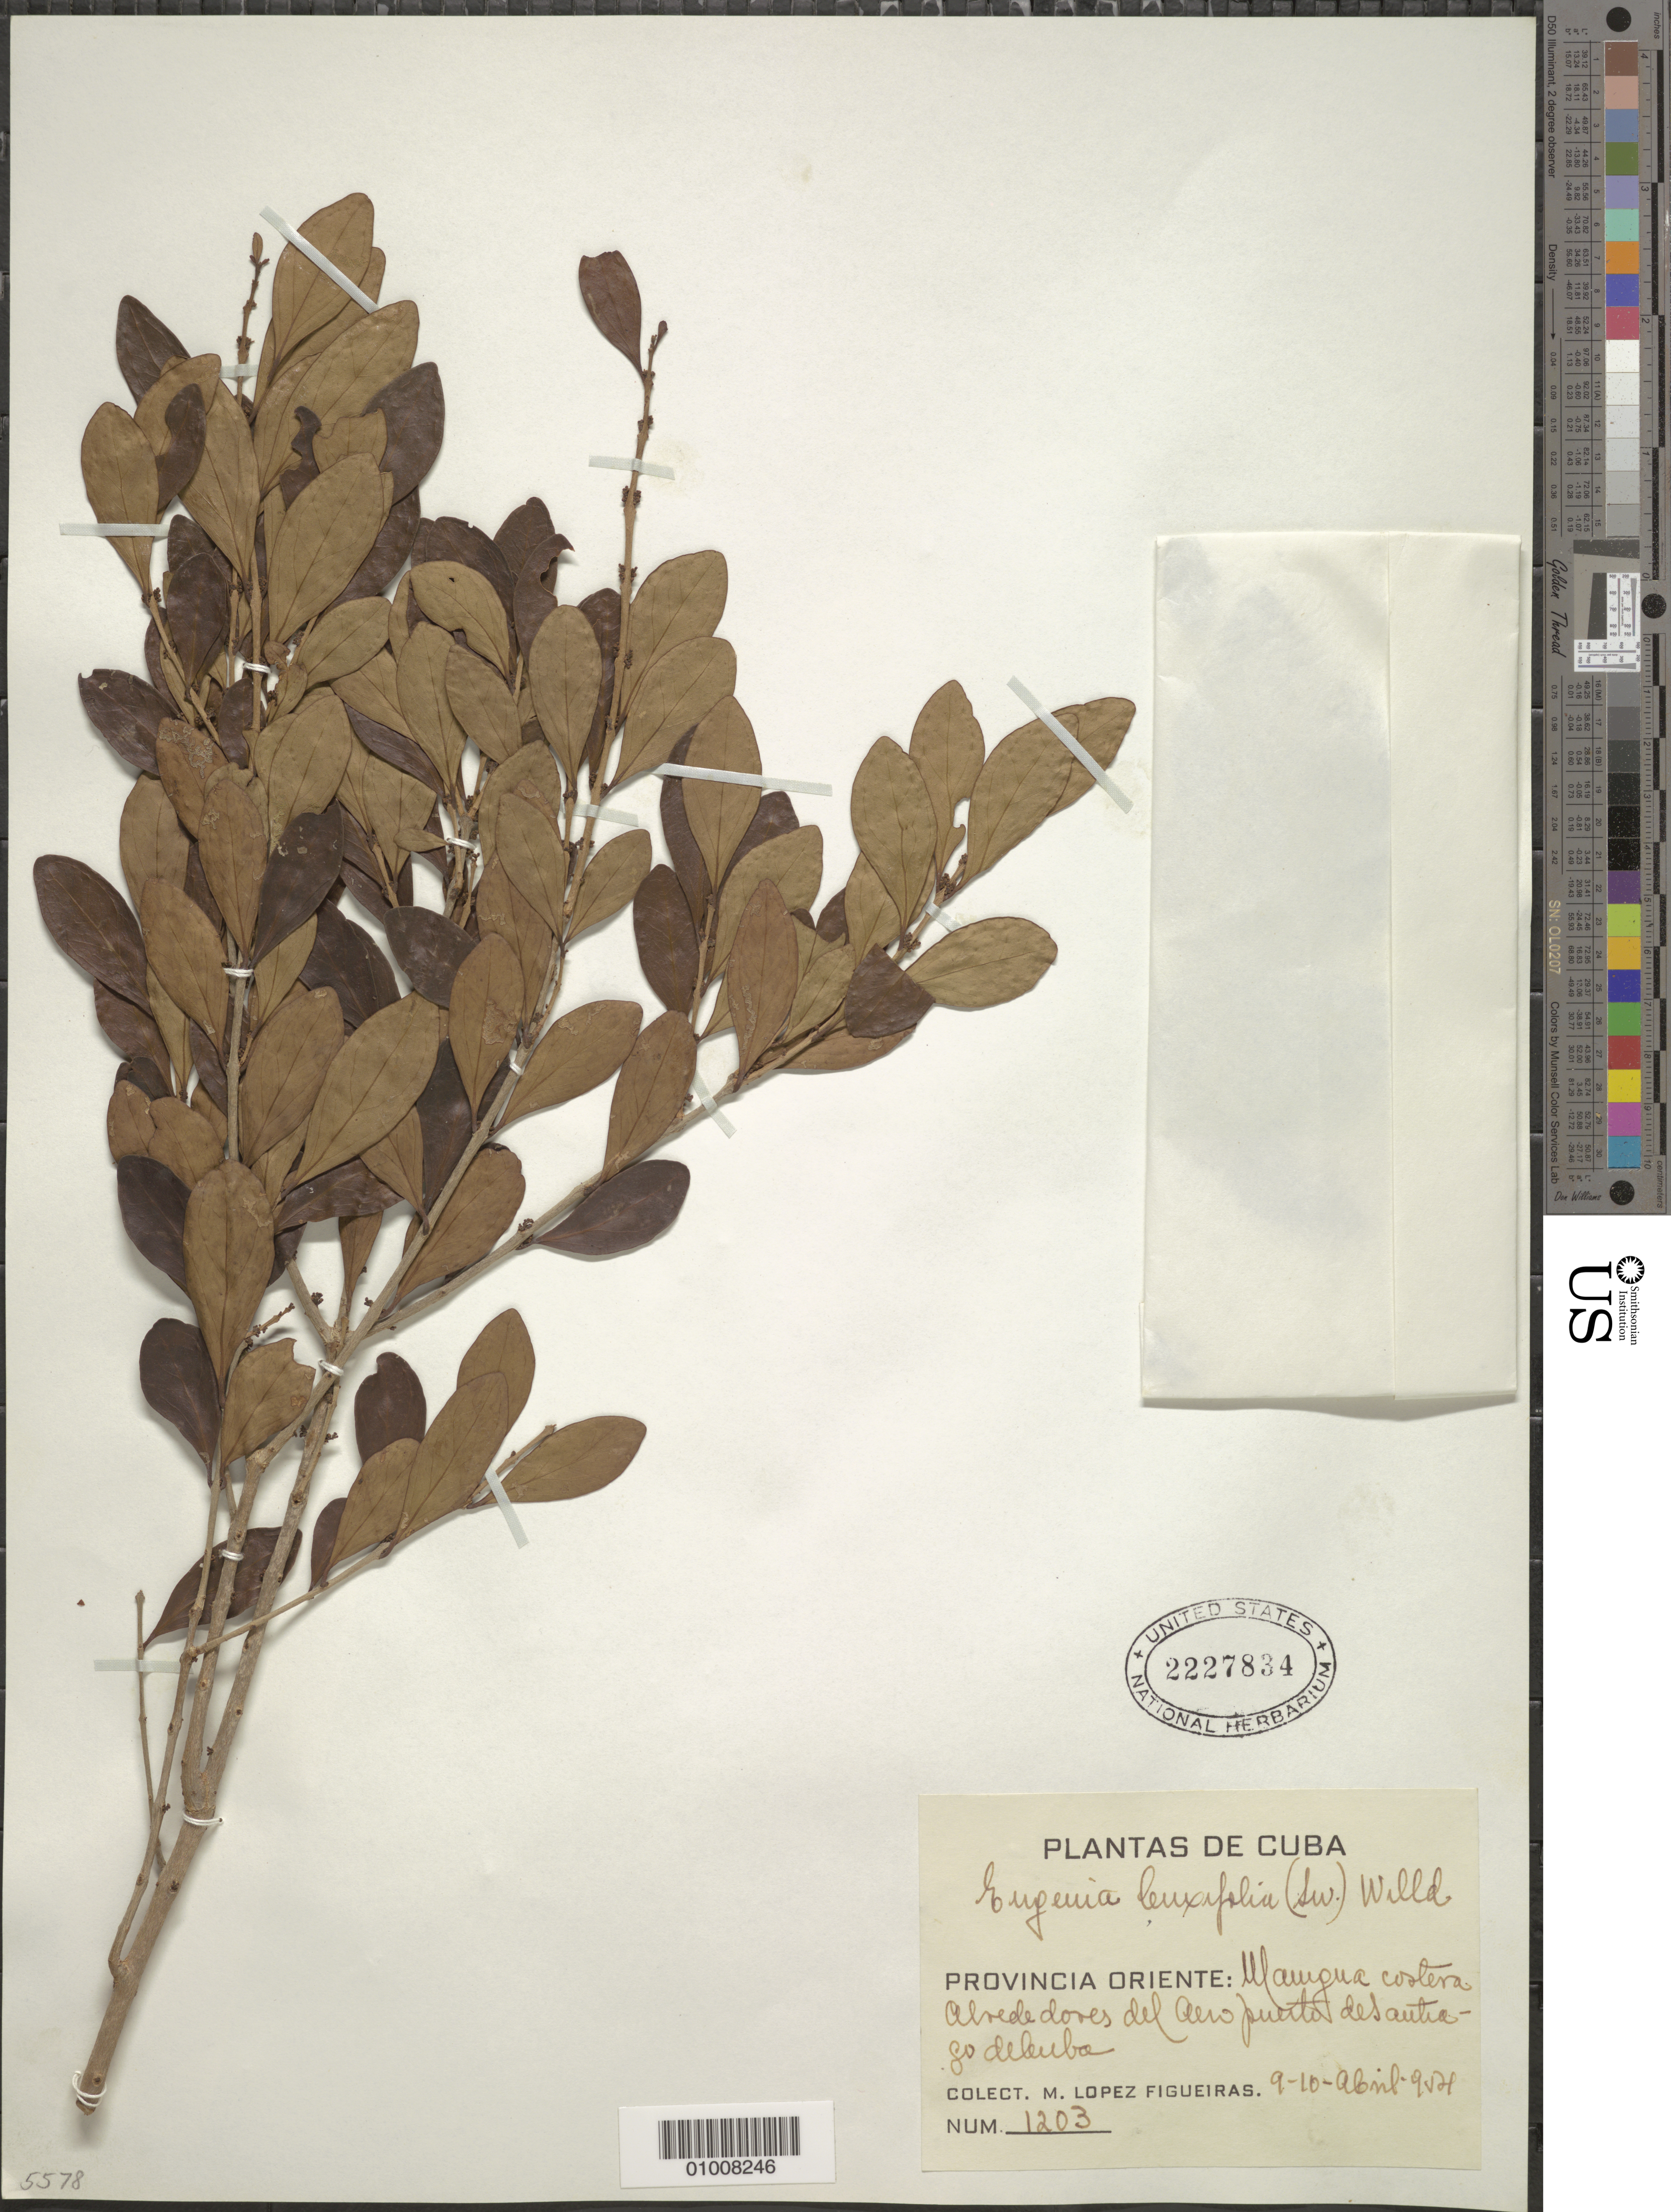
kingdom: Plantae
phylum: Tracheophyta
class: Magnoliopsida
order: Myrtales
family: Myrtaceae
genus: Eugenia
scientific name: Eugenia foetida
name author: Pers.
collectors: M. López Figueiras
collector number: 1203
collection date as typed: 09 Apr 1954 to 10 Apr 1954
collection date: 1954-04-09/1954-04-10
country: Cuba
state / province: Oriente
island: Cuba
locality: Manigua costera Alvede del Aeropuerto de Sautrago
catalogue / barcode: US 2227834